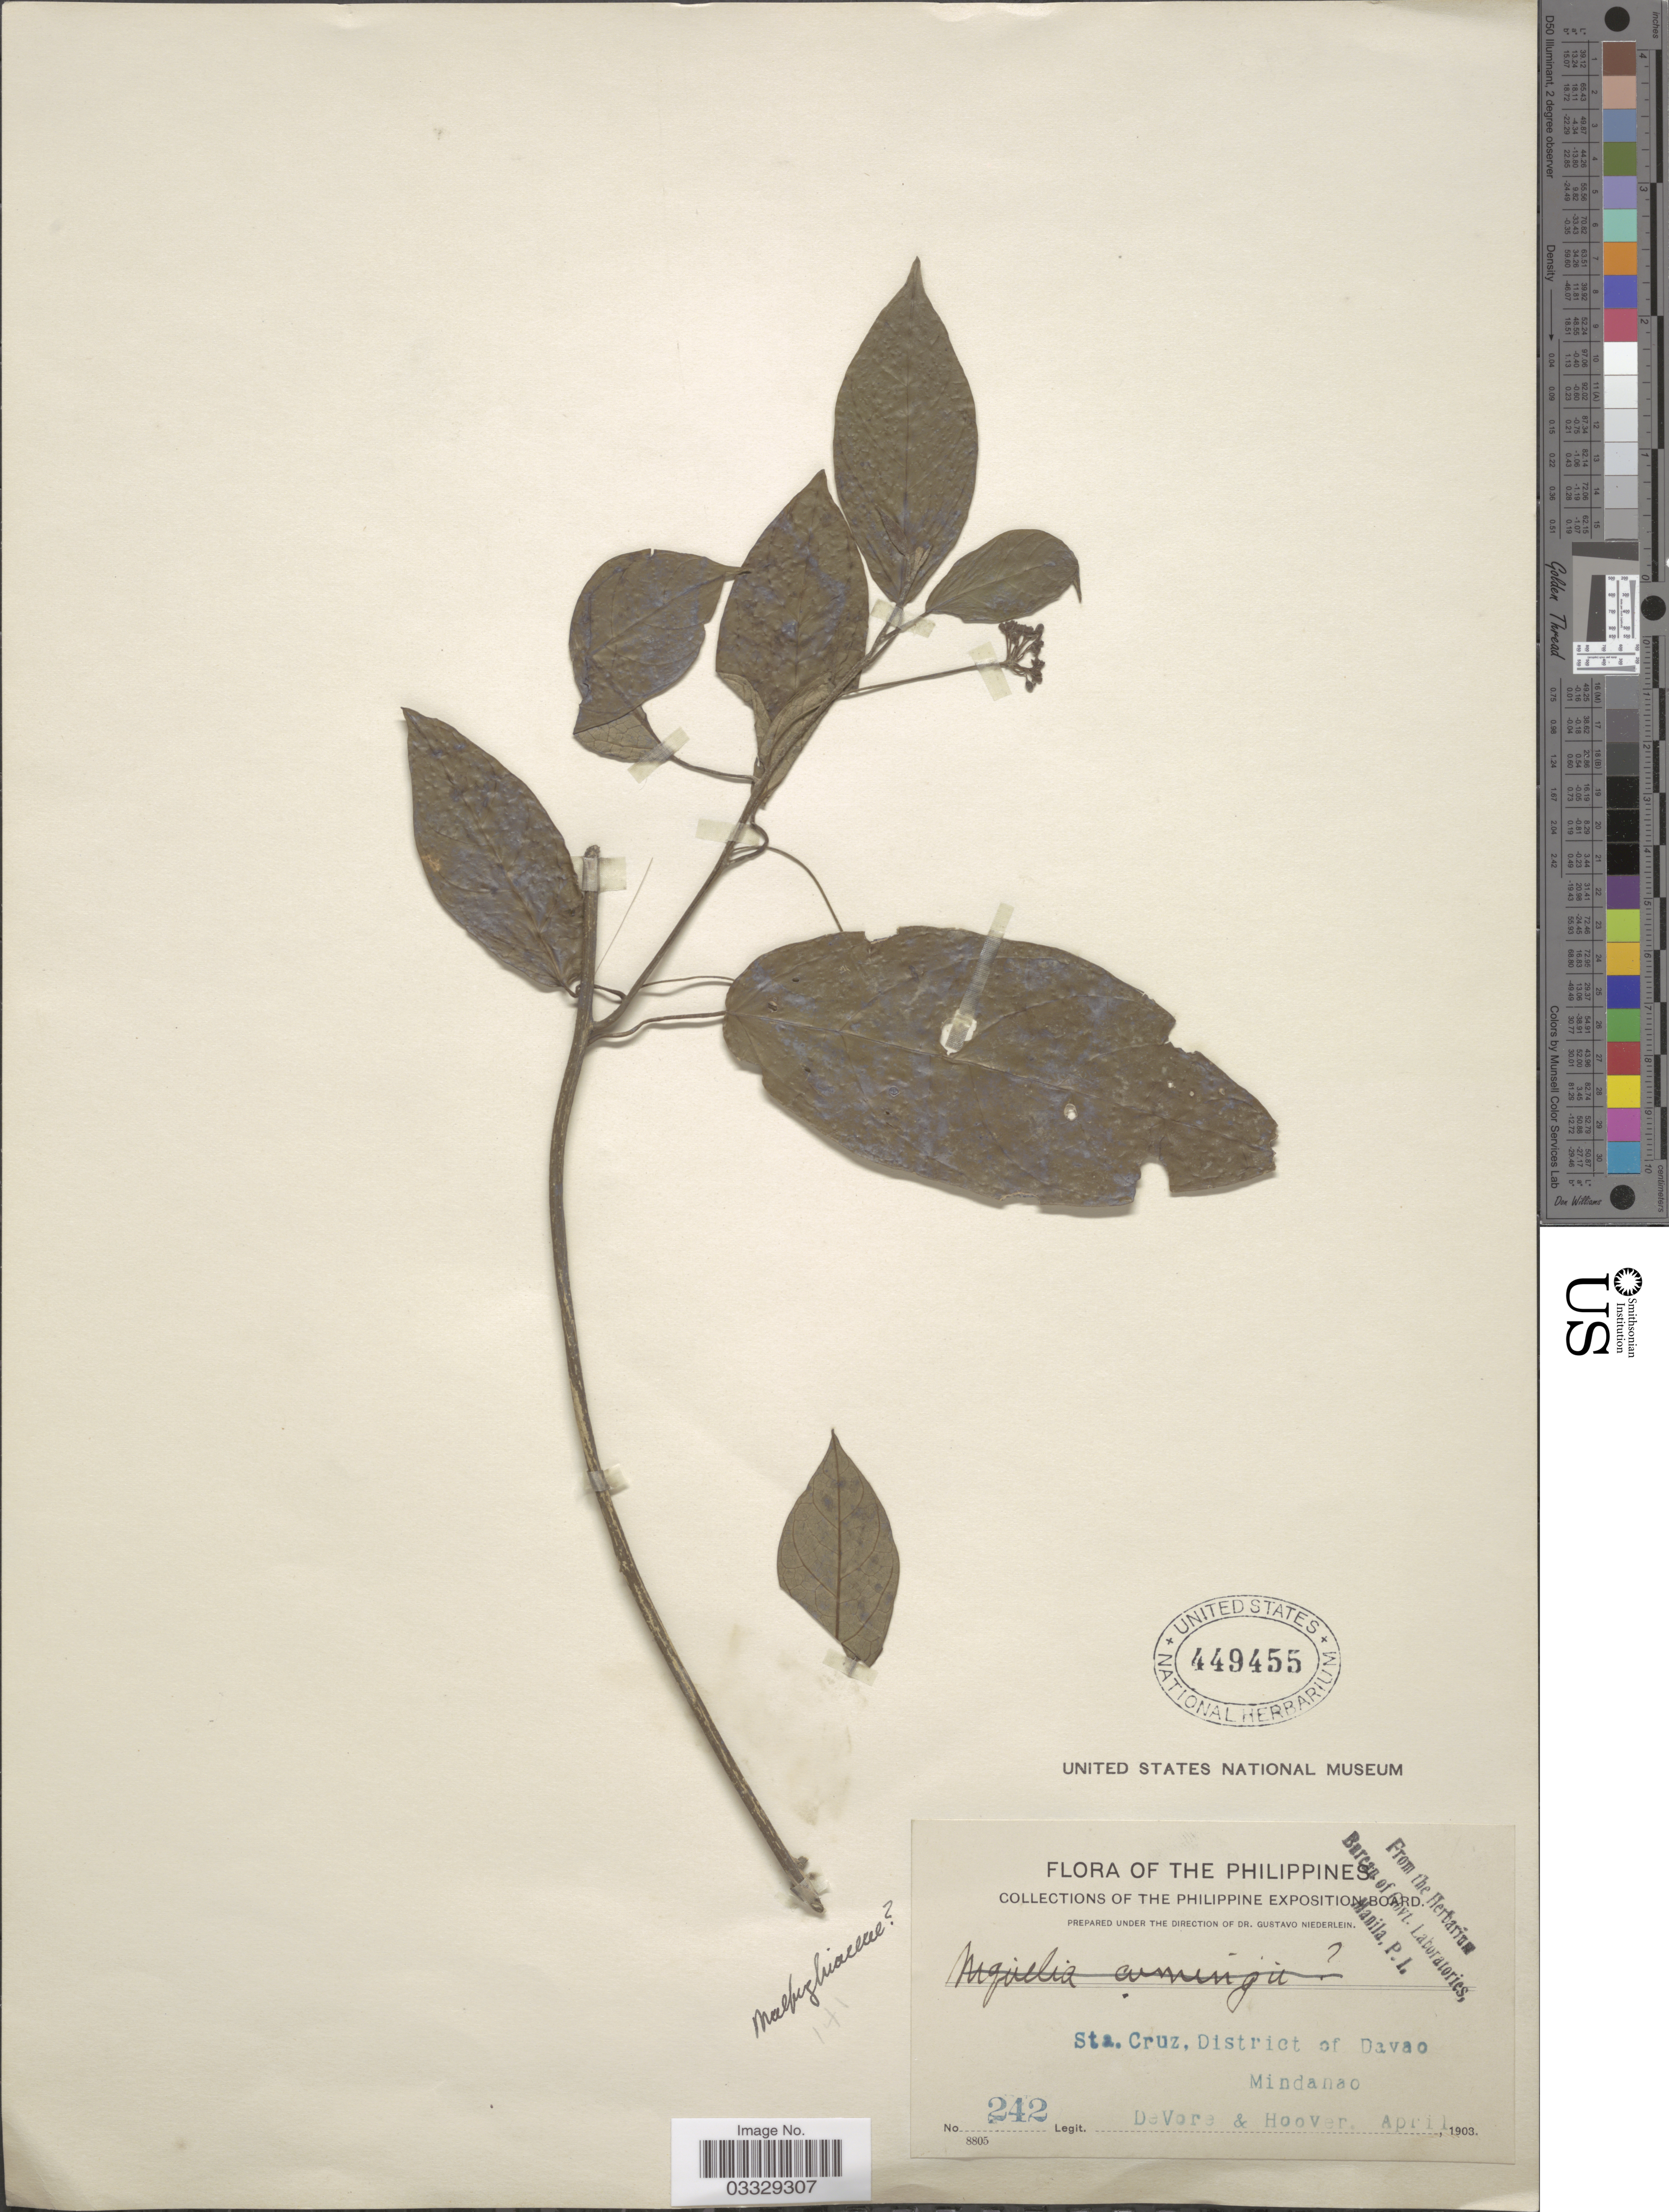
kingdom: Plantae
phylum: Tracheophyta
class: Magnoliopsida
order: Malpighiales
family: Malpighiaceae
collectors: -. DeVore & -- Hoover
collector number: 242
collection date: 1903-04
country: Philippines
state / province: Davao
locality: Sta. Cruz, District of Davao Mindanao.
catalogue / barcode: US 449455